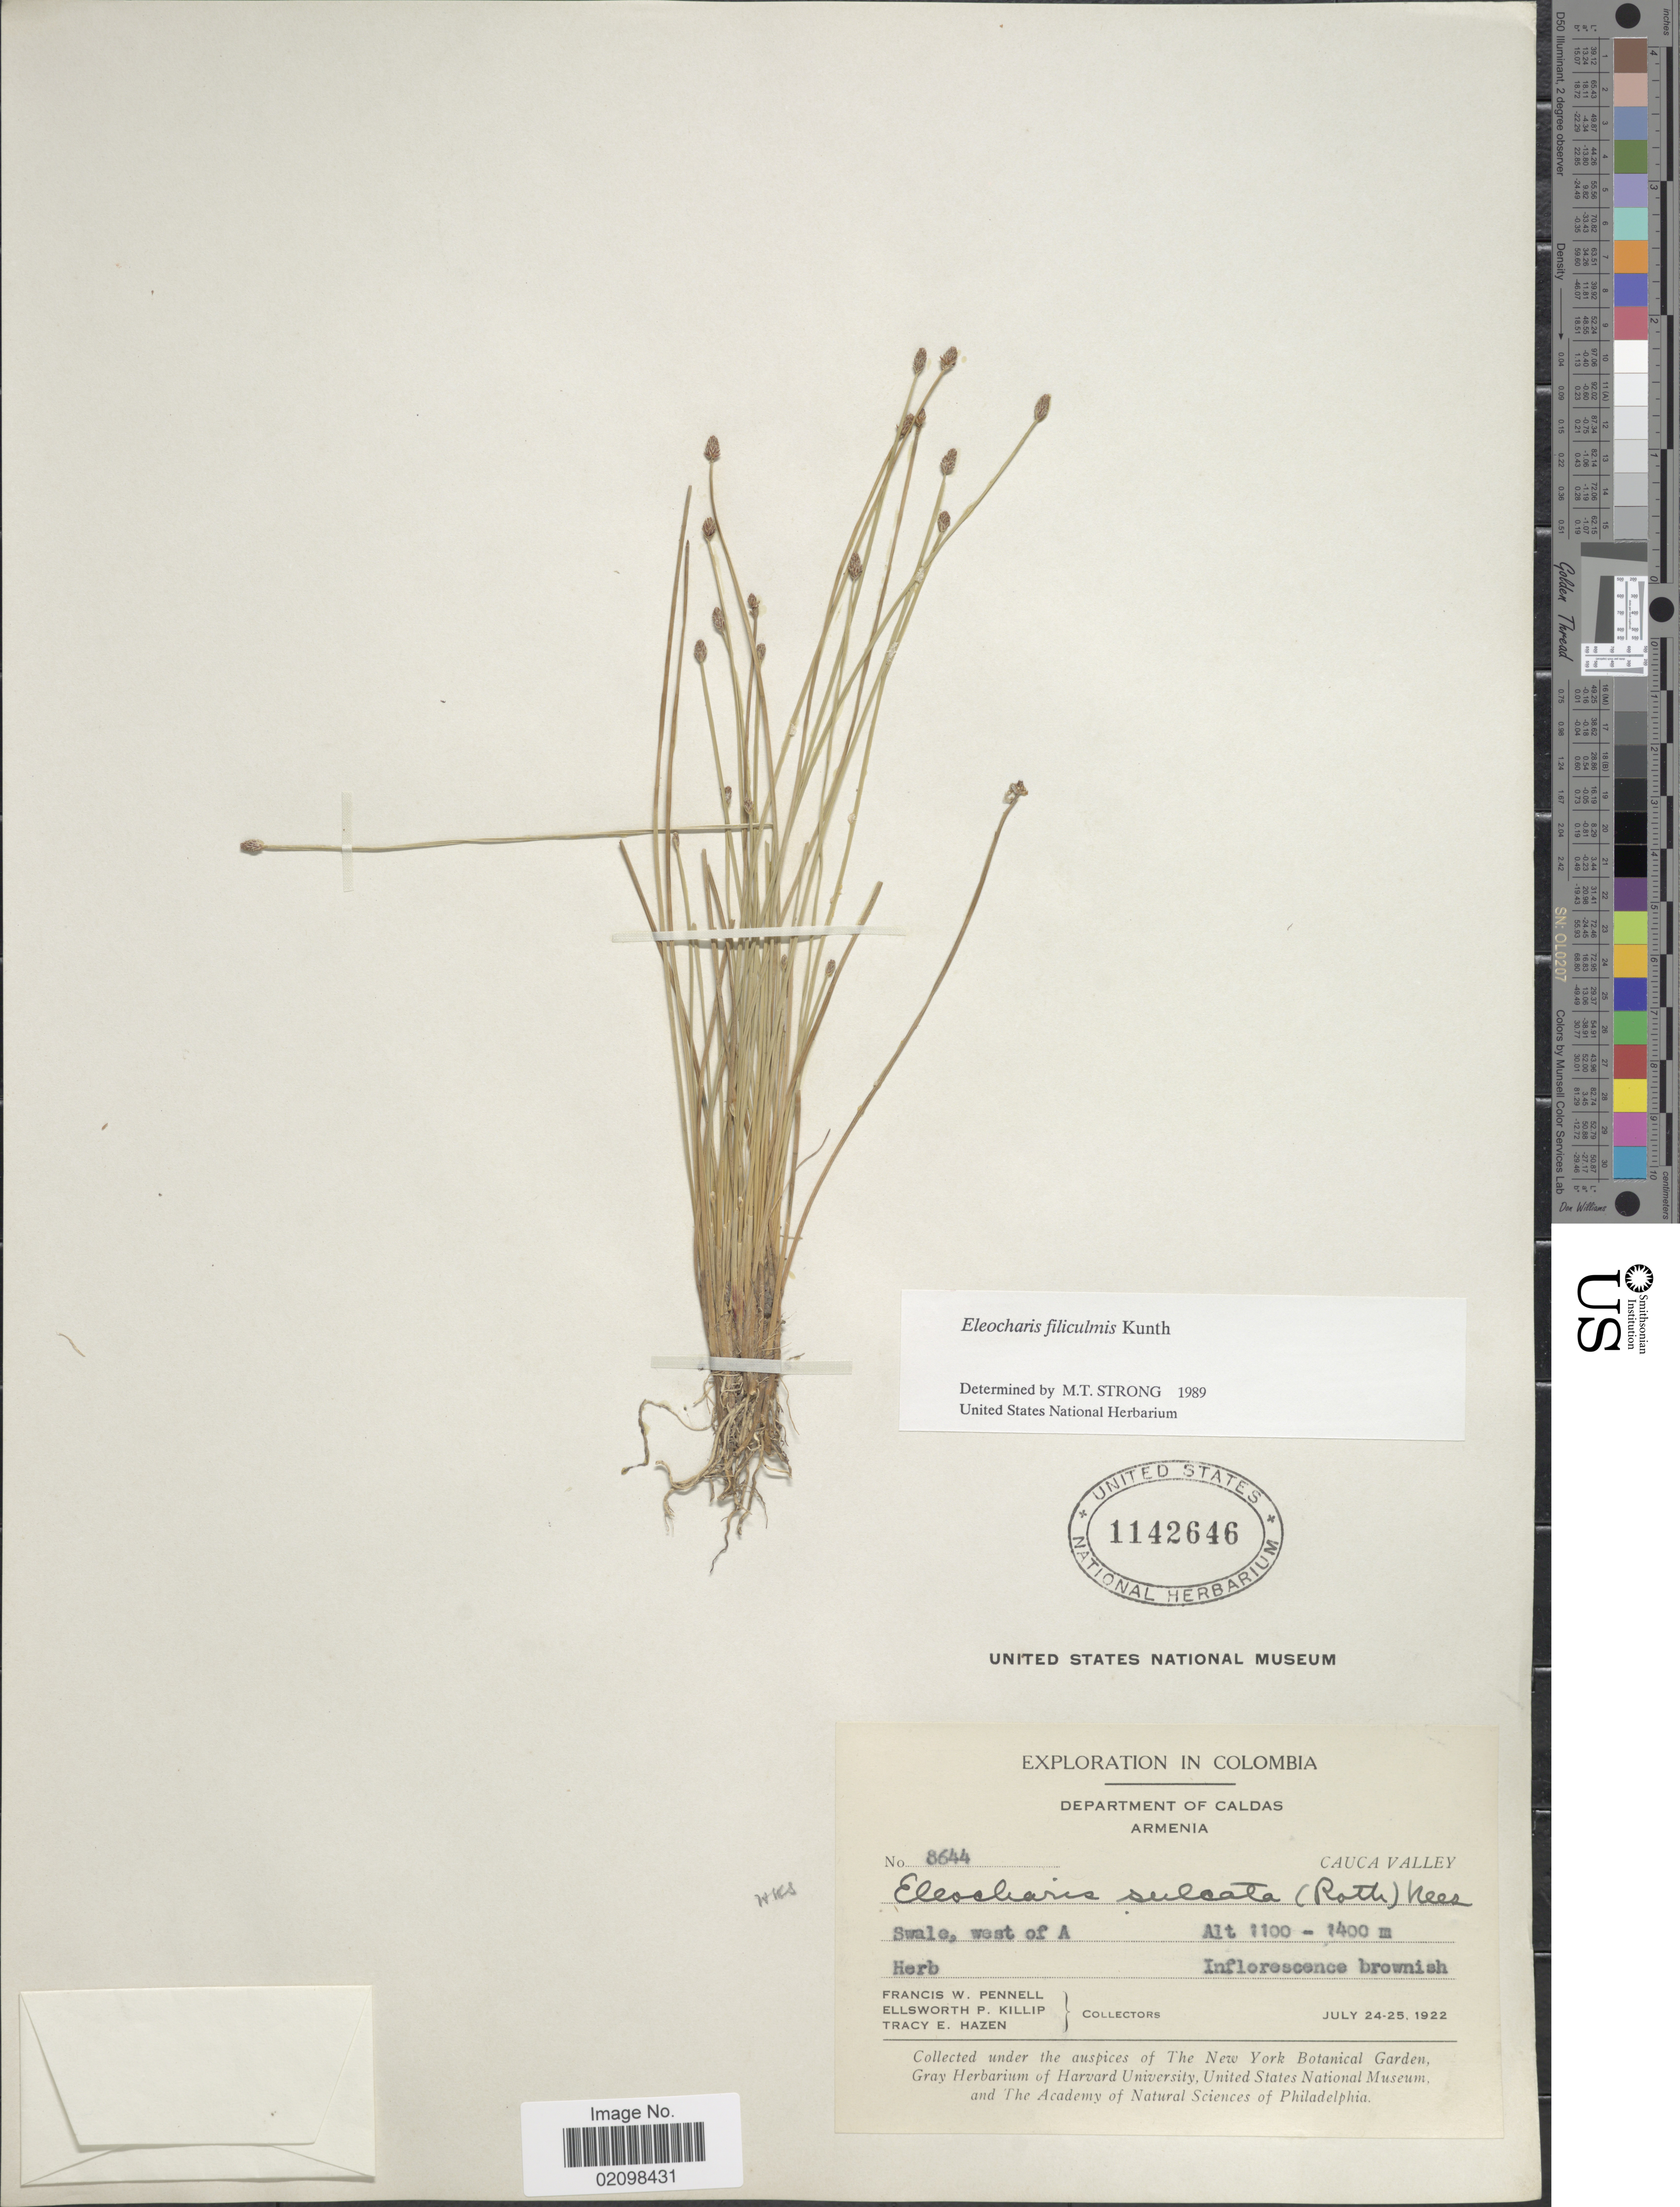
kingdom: Plantae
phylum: Tracheophyta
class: Liliopsida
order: Poales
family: Cyperaceae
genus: Eleocharis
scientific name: Eleocharis filiculmis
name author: Kunth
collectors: F. W. Pennell, E. P. Killip & T. E. Hazen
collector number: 8644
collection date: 1922-07-24/1922-07-25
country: Colombia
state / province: Caldas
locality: Armenia. Cauca Valley. Swale, west of A.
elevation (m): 1100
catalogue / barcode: US 1142646